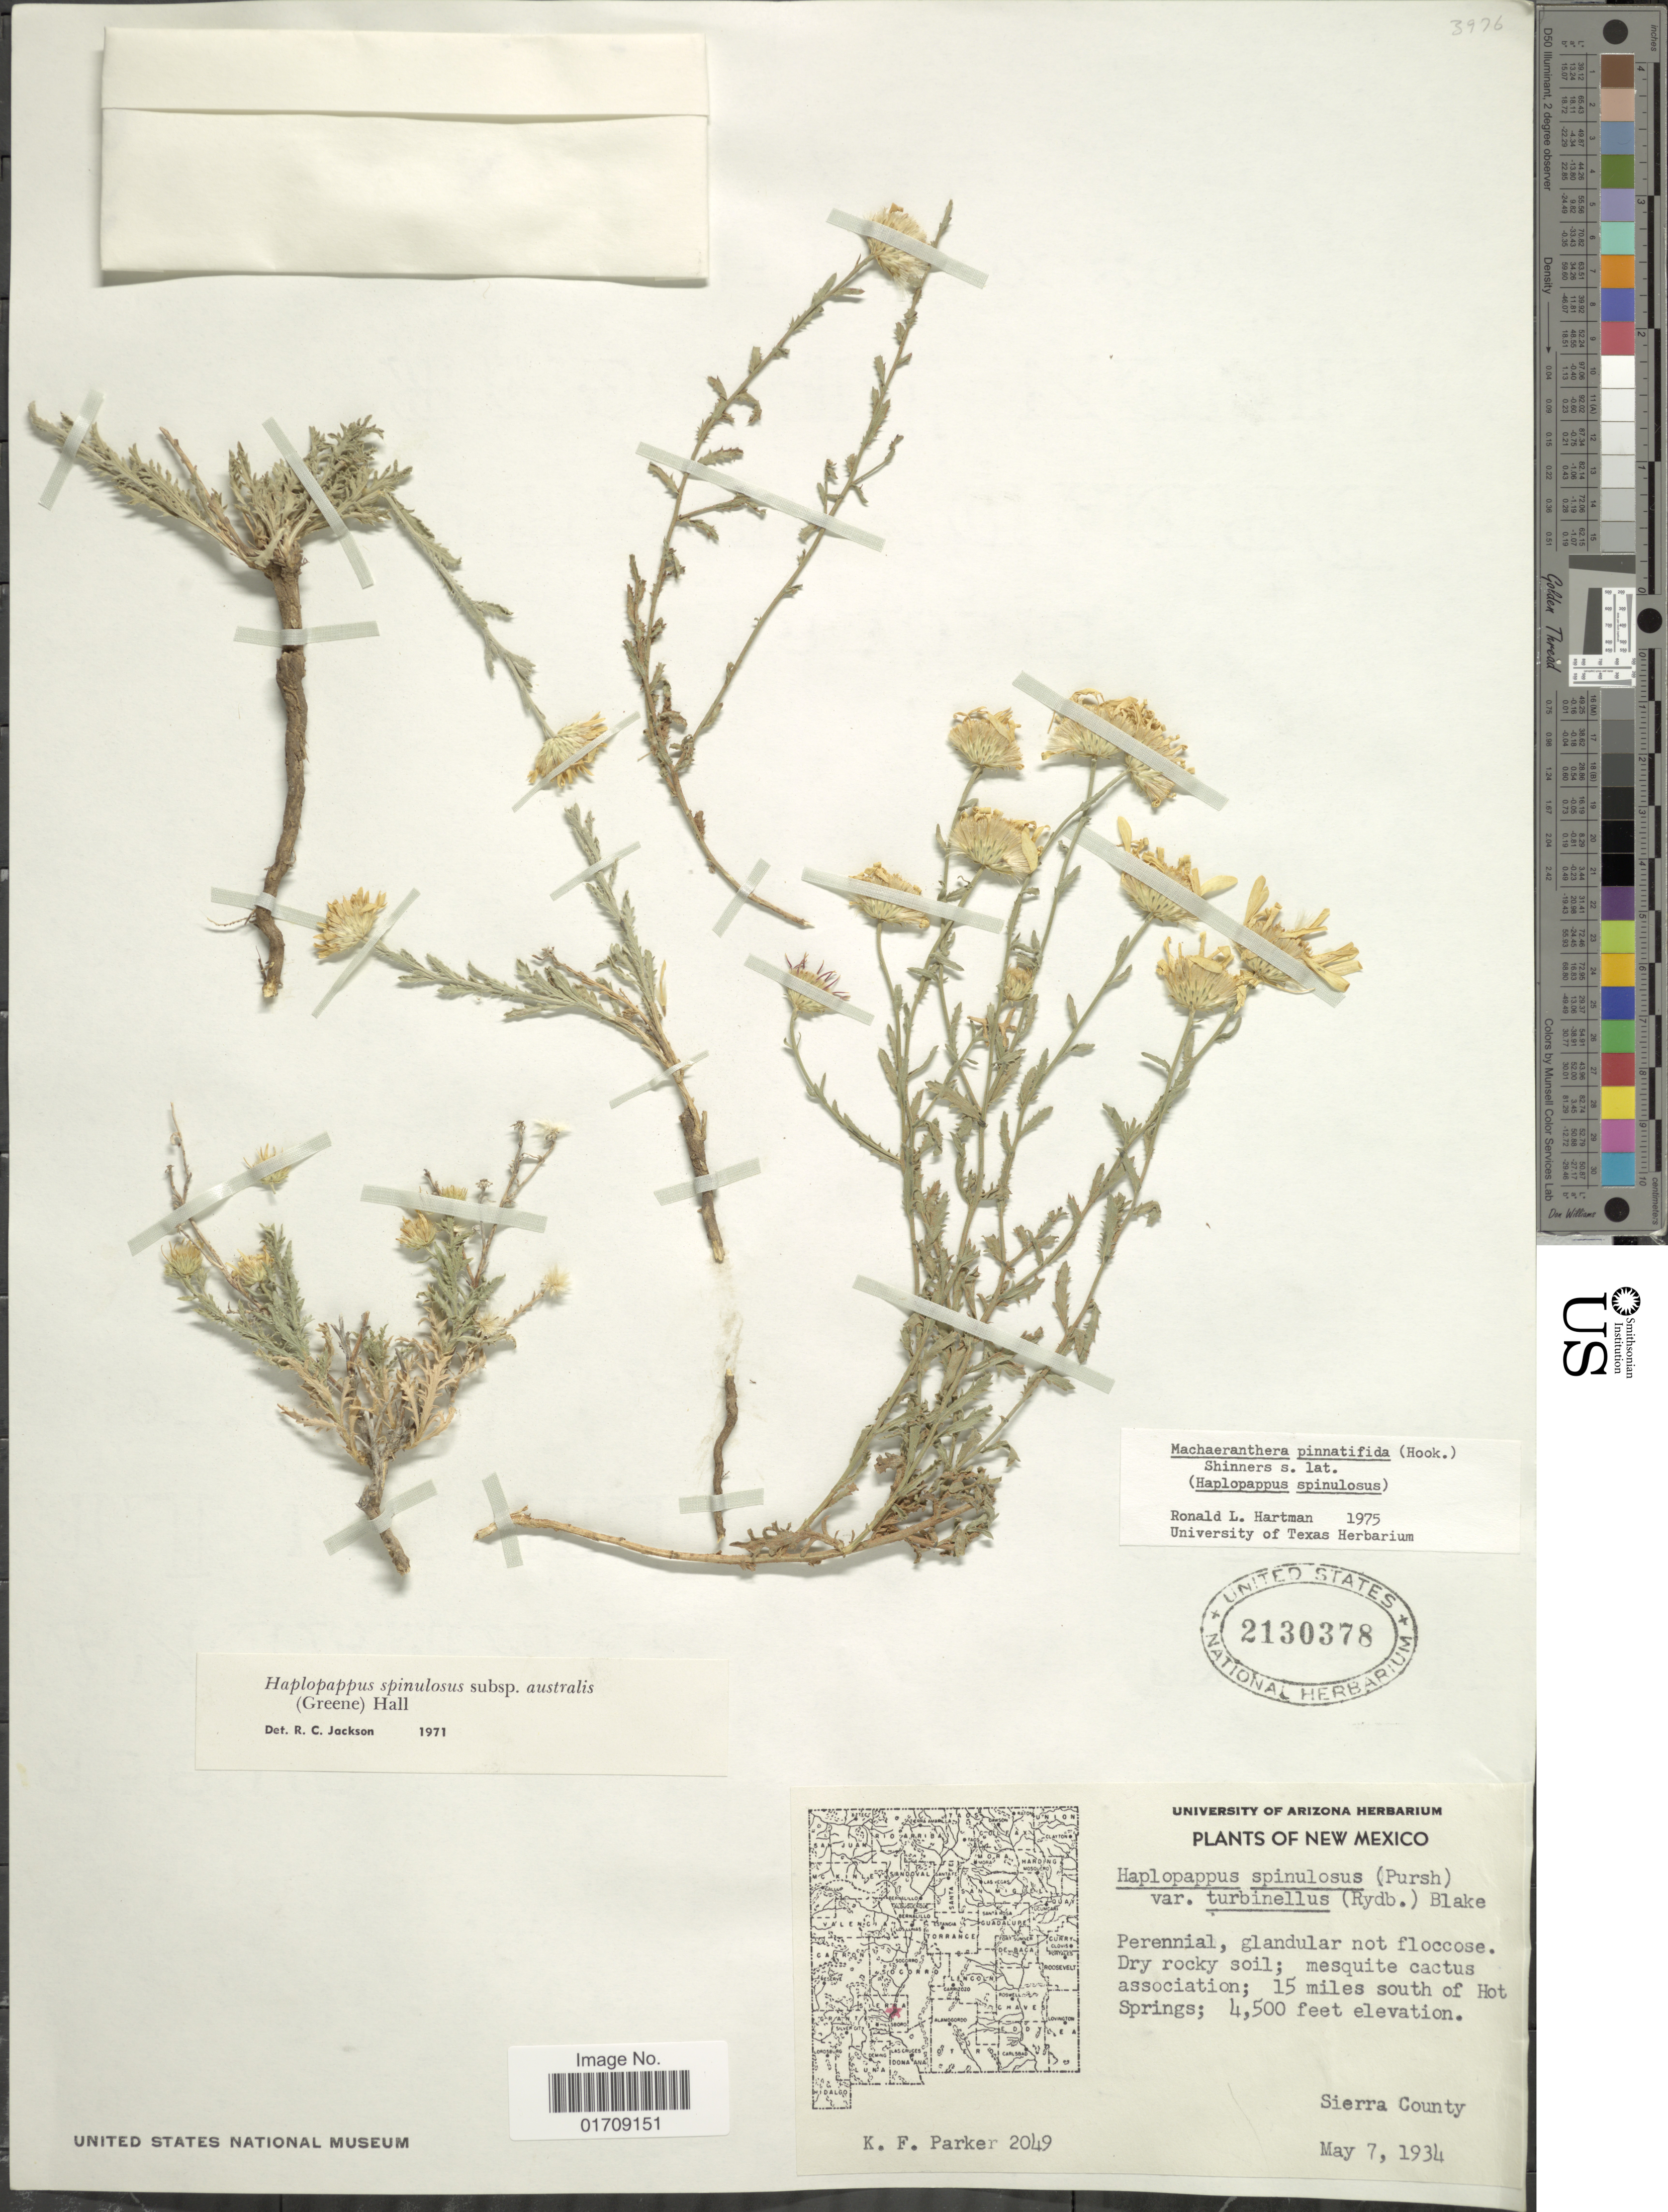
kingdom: Plantae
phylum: Tracheophyta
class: Magnoliopsida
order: Asterales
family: Asteraceae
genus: Machaeranthera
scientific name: Machaeranthera pinnatifida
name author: (Hook.) Shinners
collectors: K. F. Parker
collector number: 2049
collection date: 1934-05-07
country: United States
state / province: New Mexico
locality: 15 miles south of Hot Springs, Sierra County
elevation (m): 1372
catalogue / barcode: US 2130378